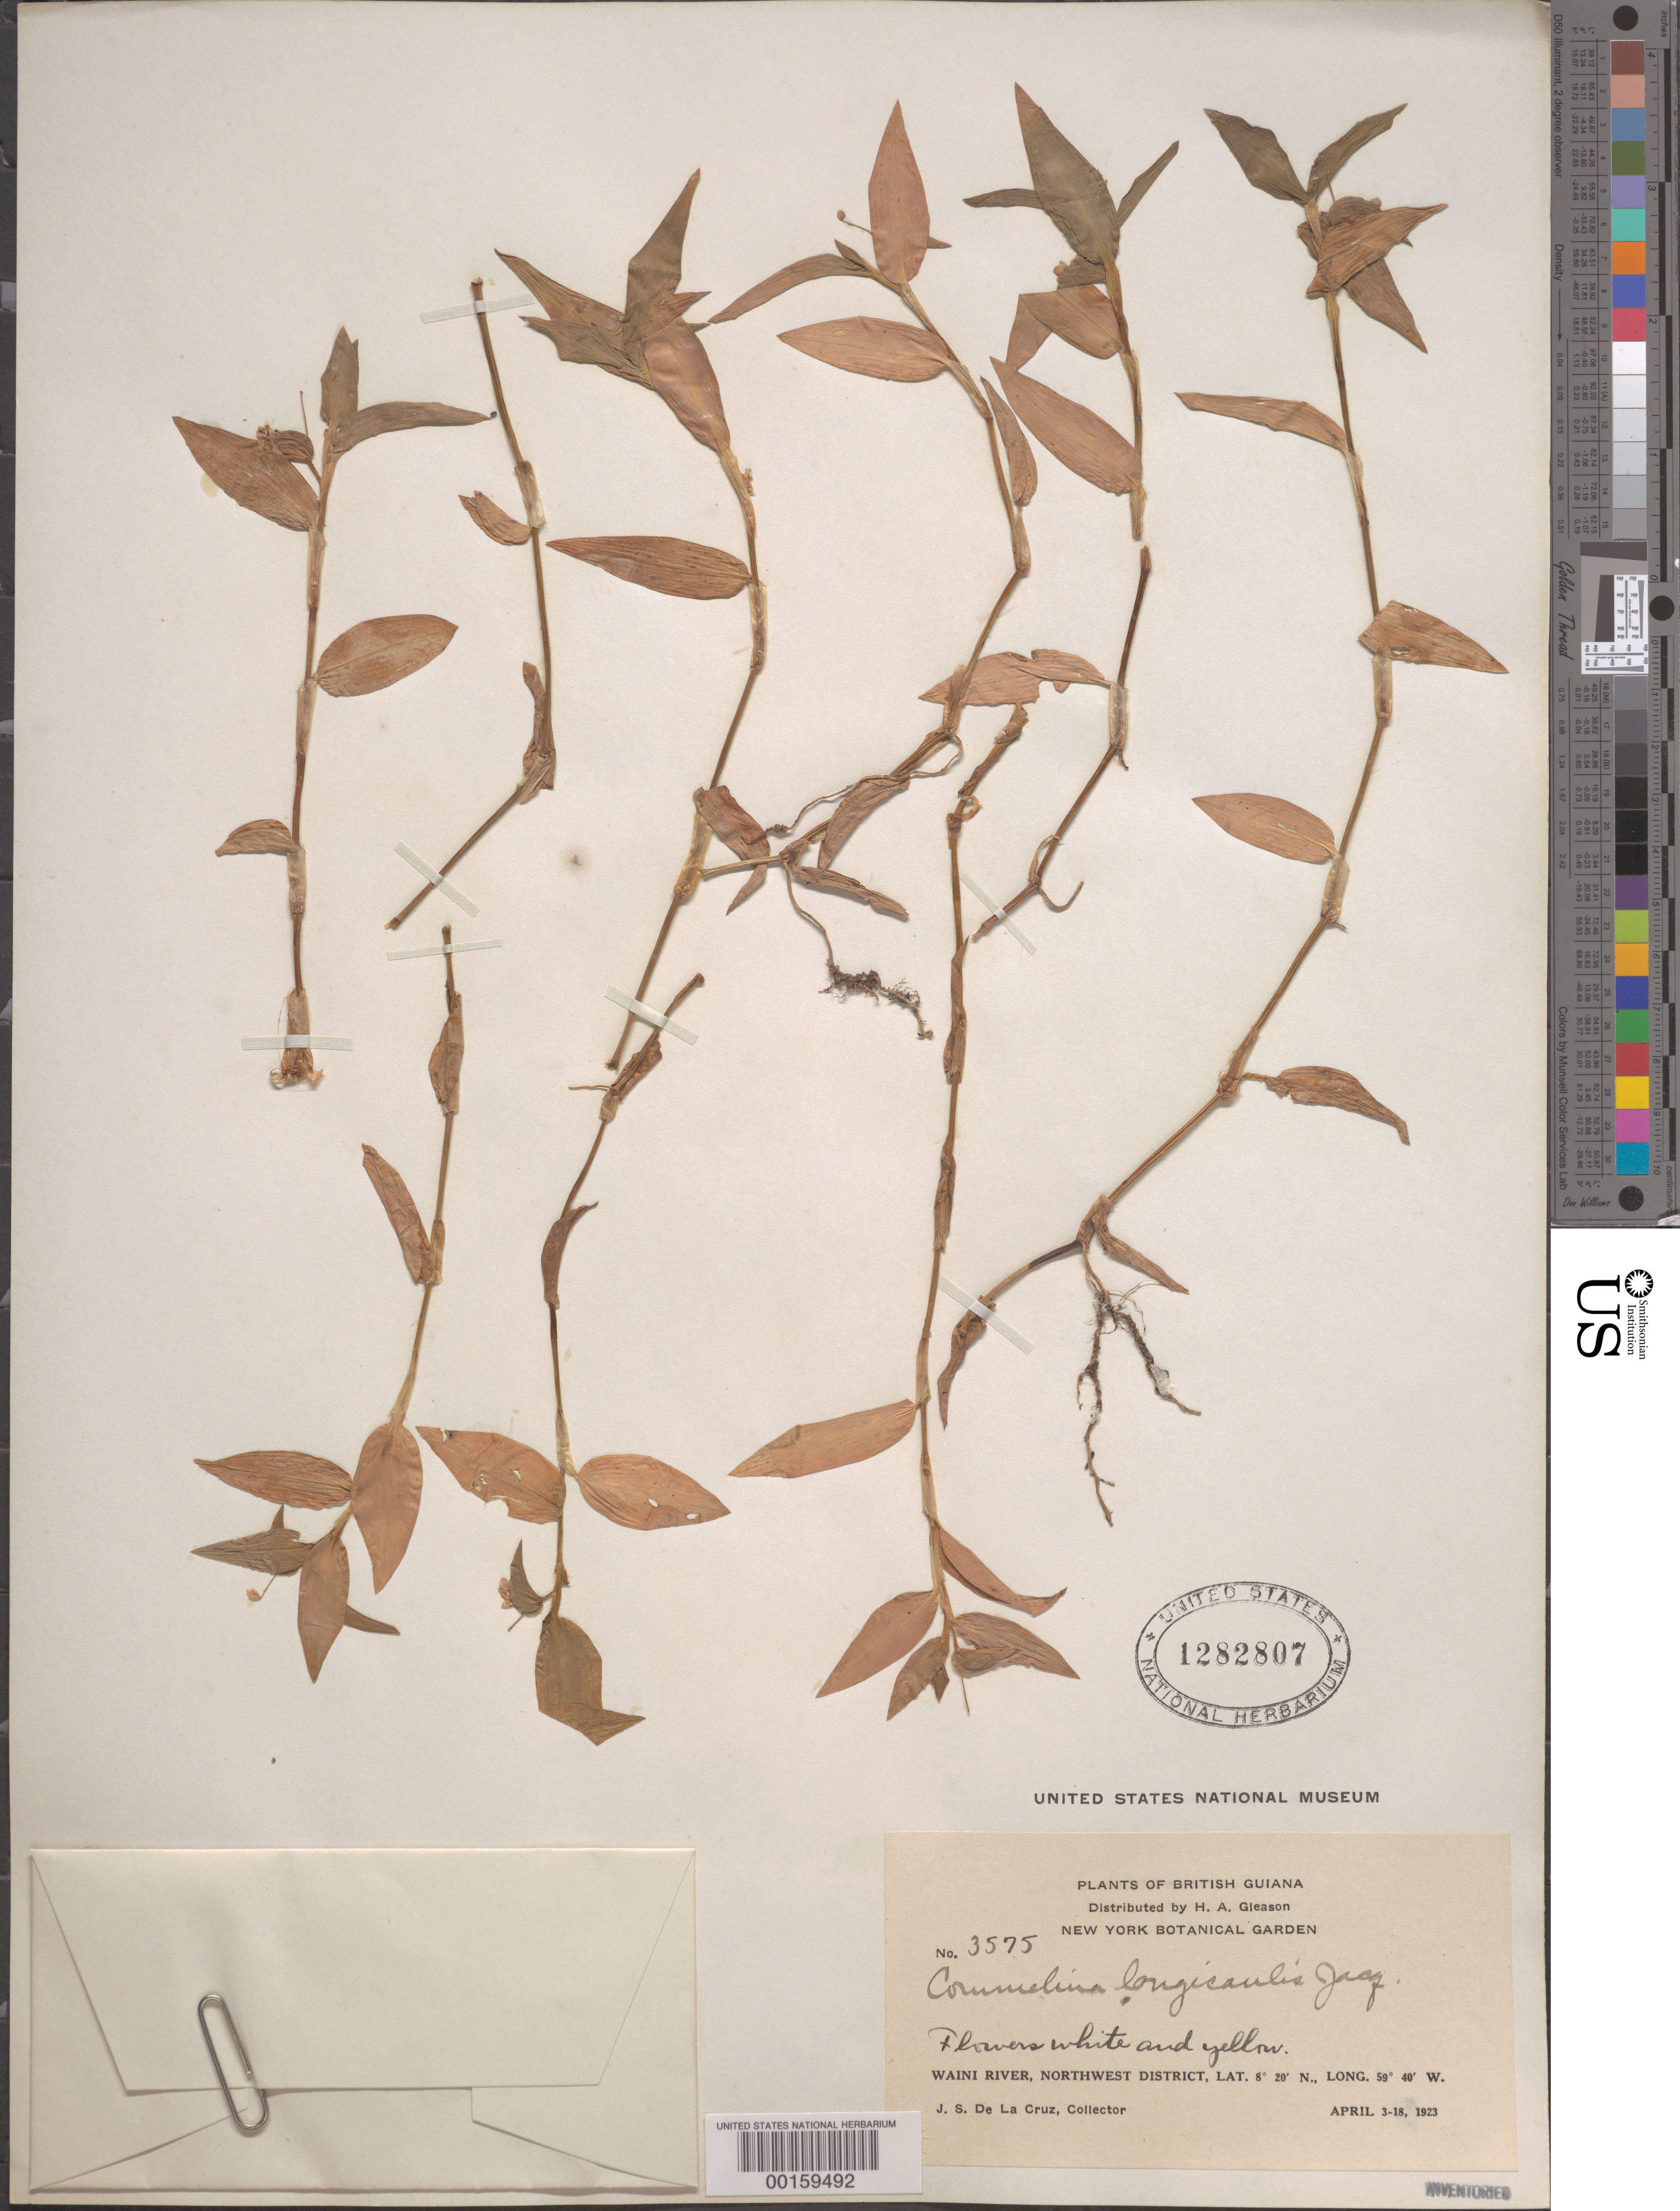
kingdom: Plantae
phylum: Tracheophyta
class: Liliopsida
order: Commelinales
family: Commelinaceae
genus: Commelina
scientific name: Commelina diffusa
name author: Burm. f.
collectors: J. S. de la Cruz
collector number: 3575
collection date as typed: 03 Apr 1923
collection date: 1923-04-03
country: Guyana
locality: Medellin near cauca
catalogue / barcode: US 1282807